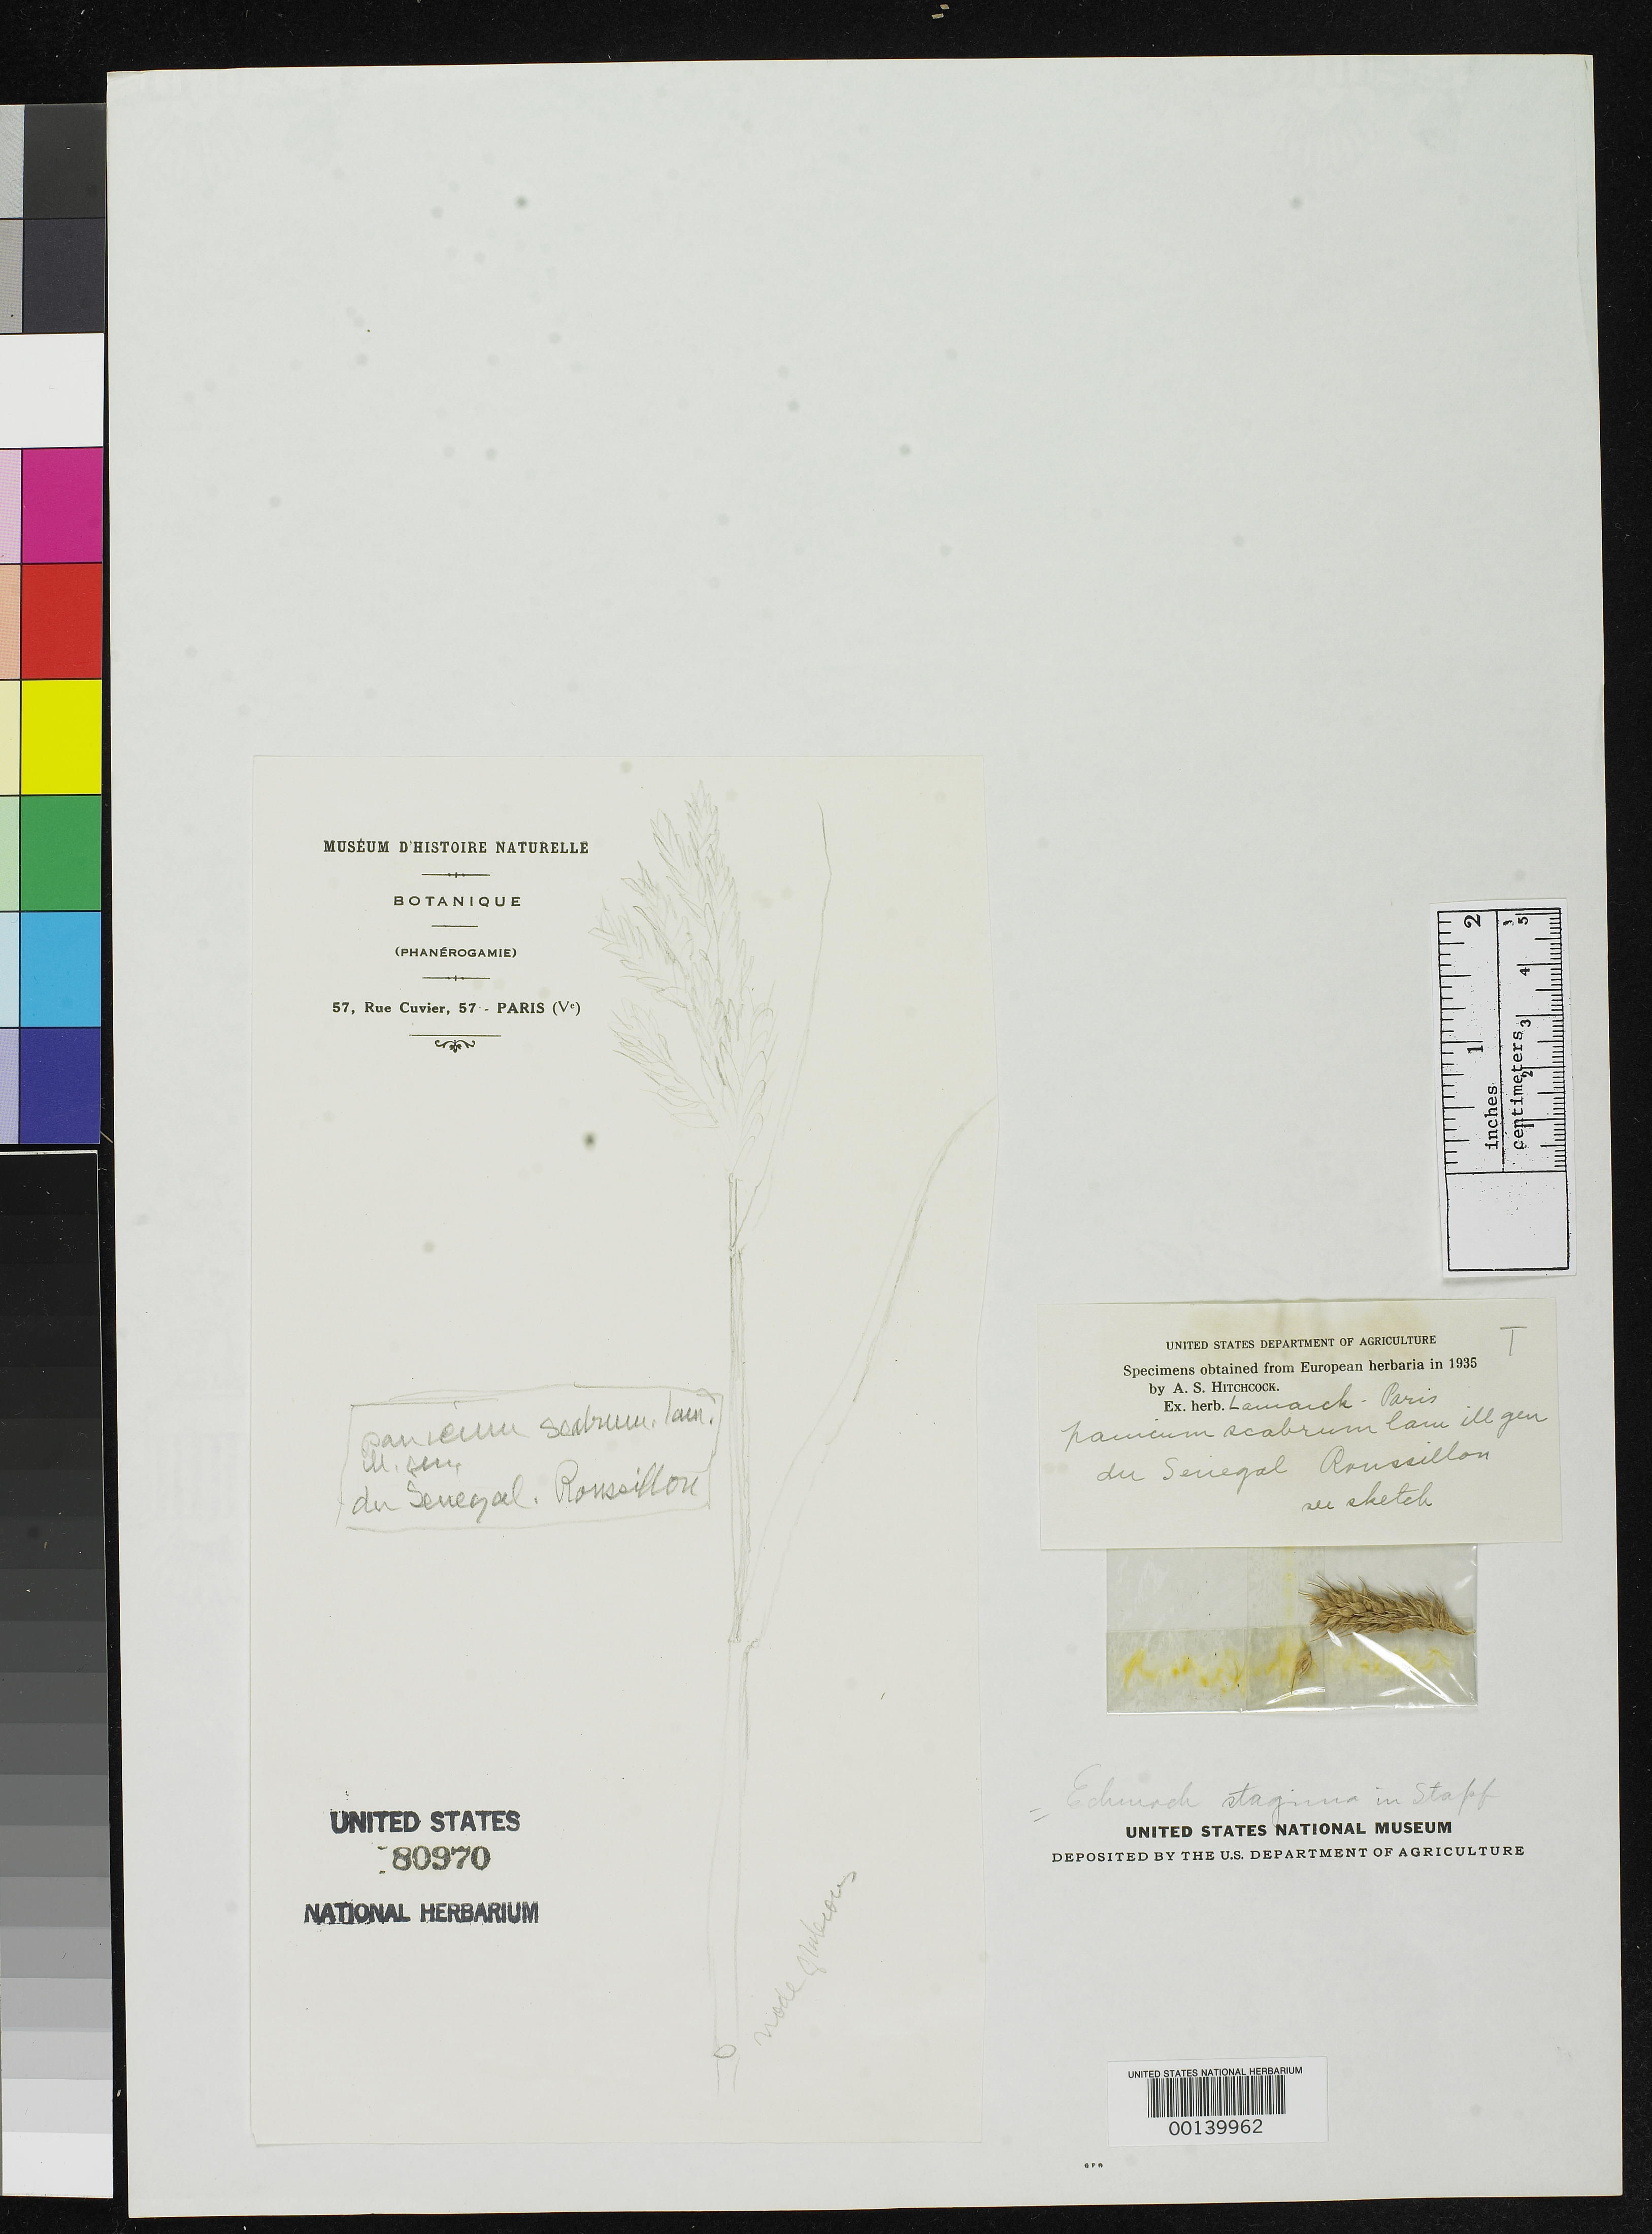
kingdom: Plantae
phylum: Tracheophyta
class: Liliopsida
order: Poales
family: Poaceae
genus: Panicum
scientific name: Panicum scabrum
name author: Lam.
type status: Type Fragment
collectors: D. Roussillon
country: Senegal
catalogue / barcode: US 80970